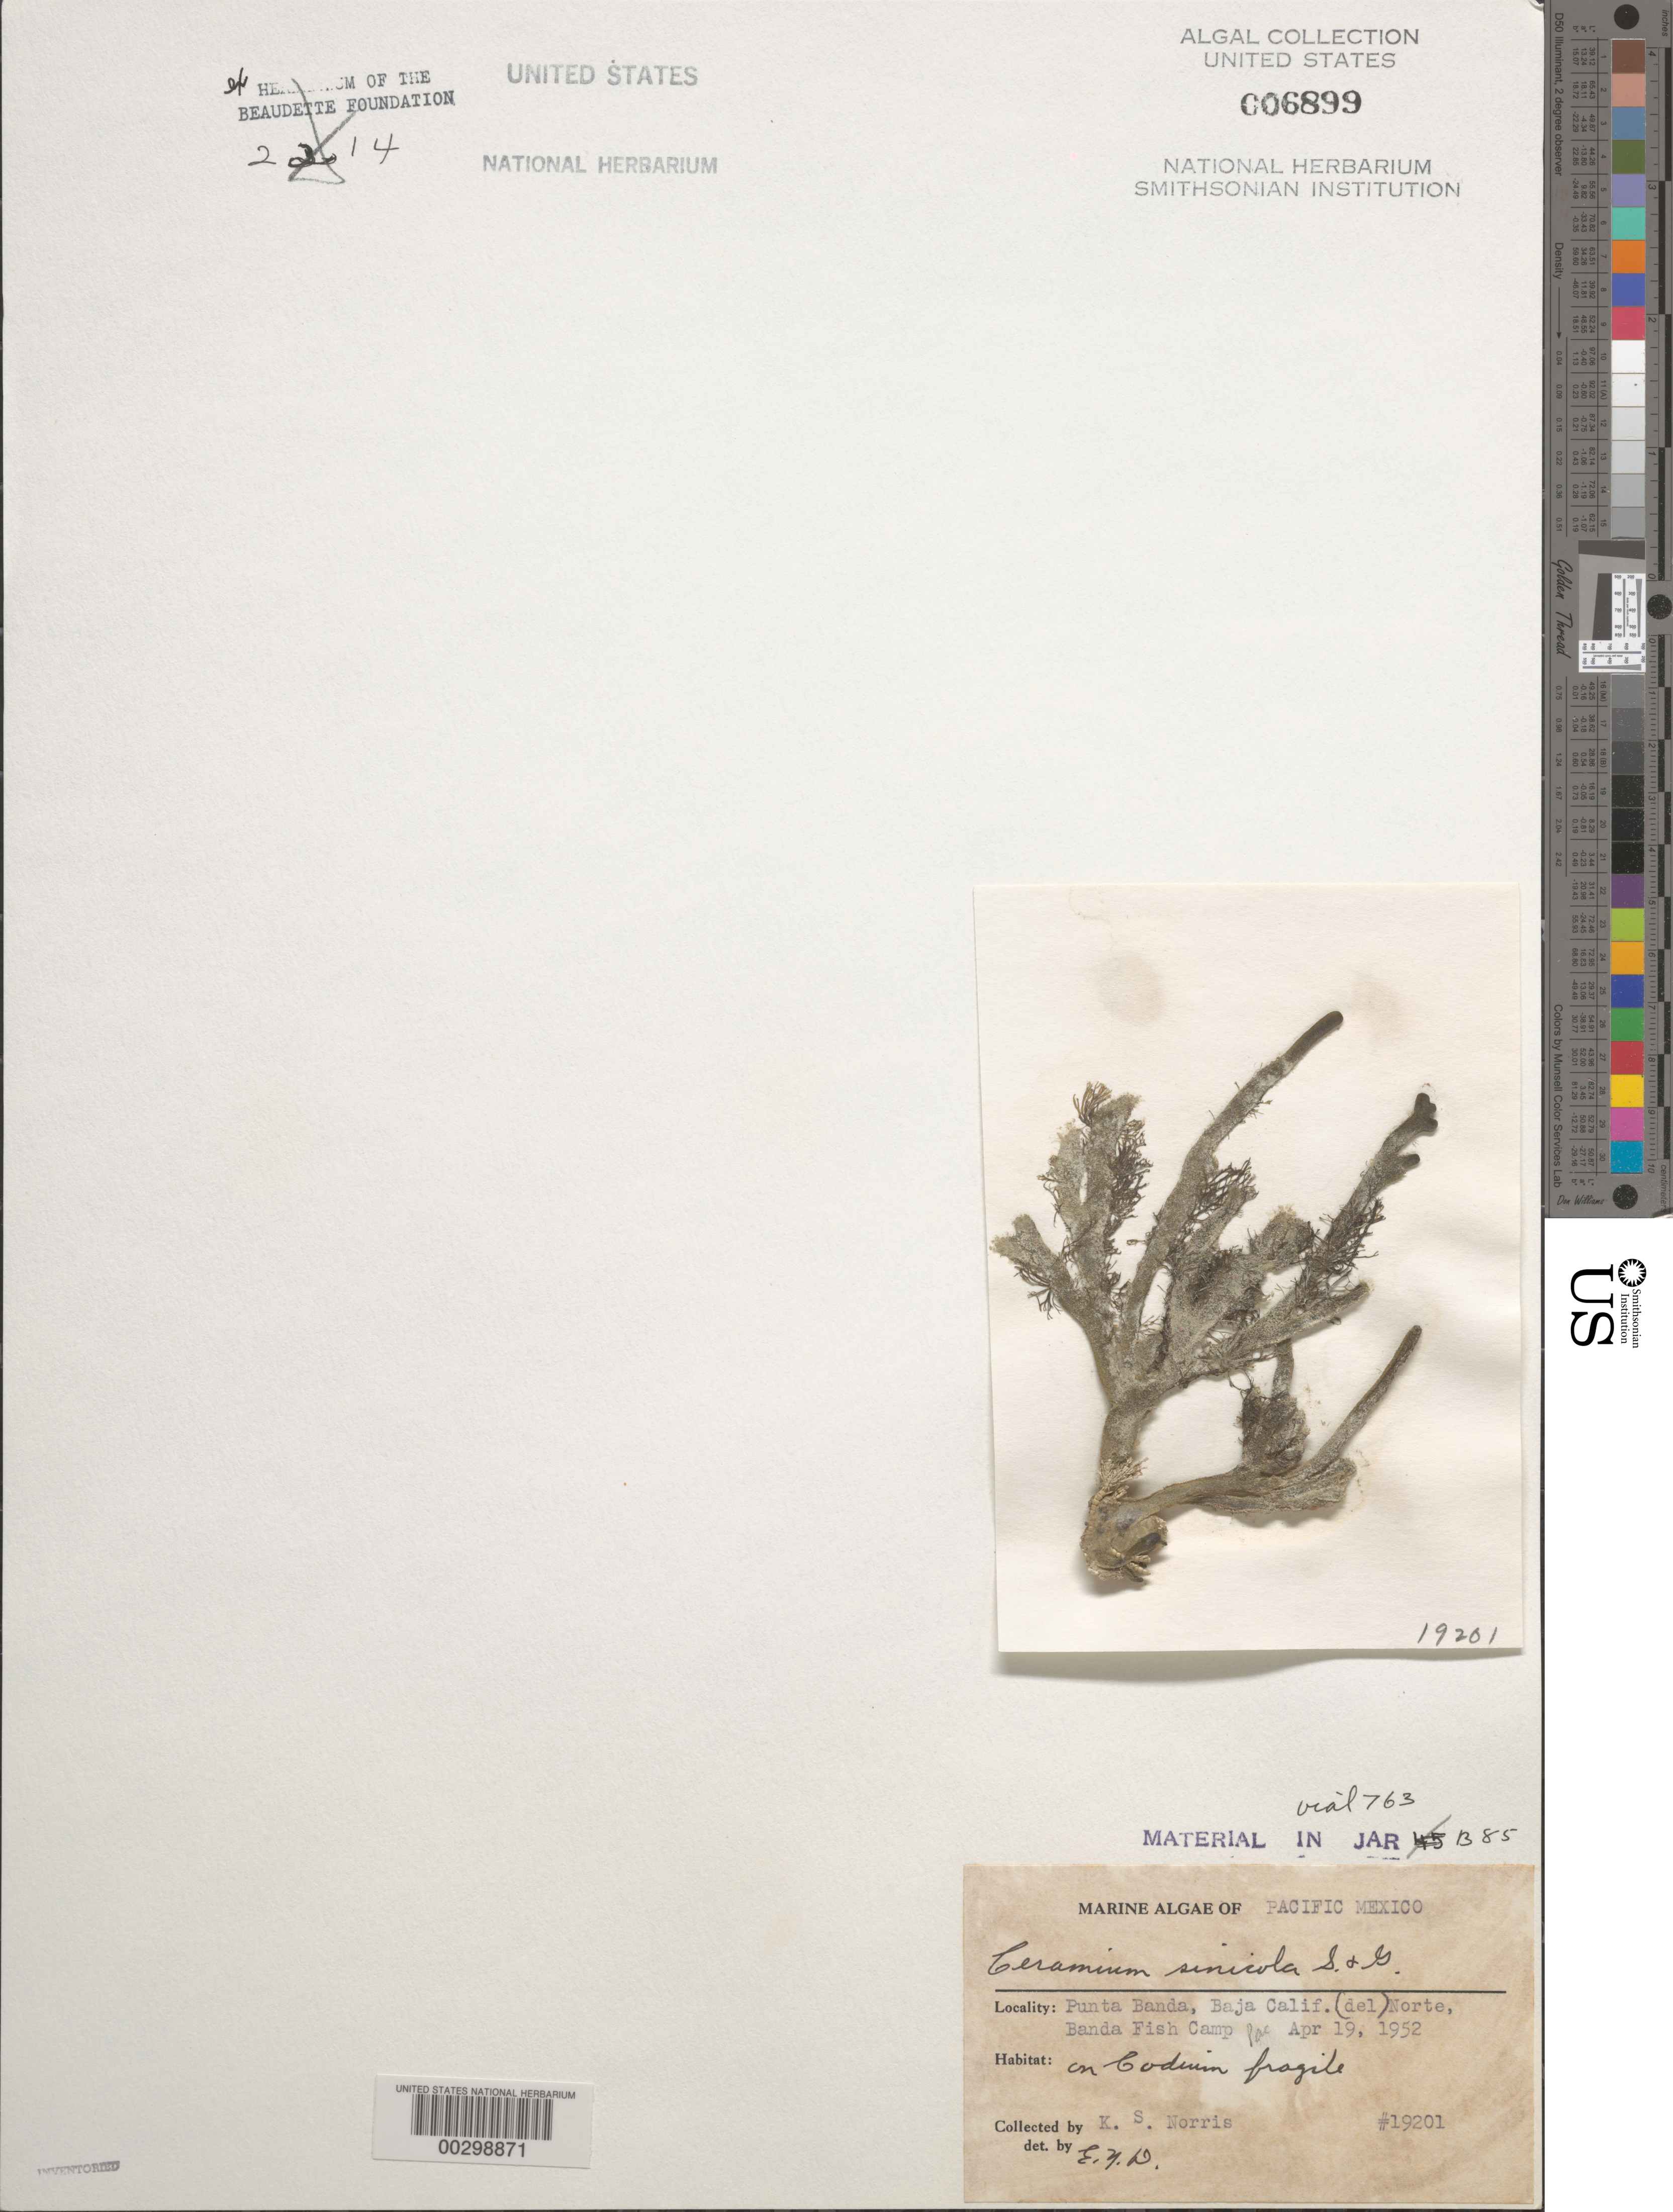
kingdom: Plantae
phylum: Rhodophyta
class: Florideophyceae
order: Ceramiales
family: Ceramiaceae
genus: Ceramium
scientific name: Ceramium sinicola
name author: Setch. & N.L. Gardner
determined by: Dawson, E. Y.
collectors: K. S. Norris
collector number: EYD 19201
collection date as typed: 19 Apr 1952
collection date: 1952-04-19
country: Mexico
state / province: Baja California Norte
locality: Banda Fish Camp, Punta Banda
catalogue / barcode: US 6899